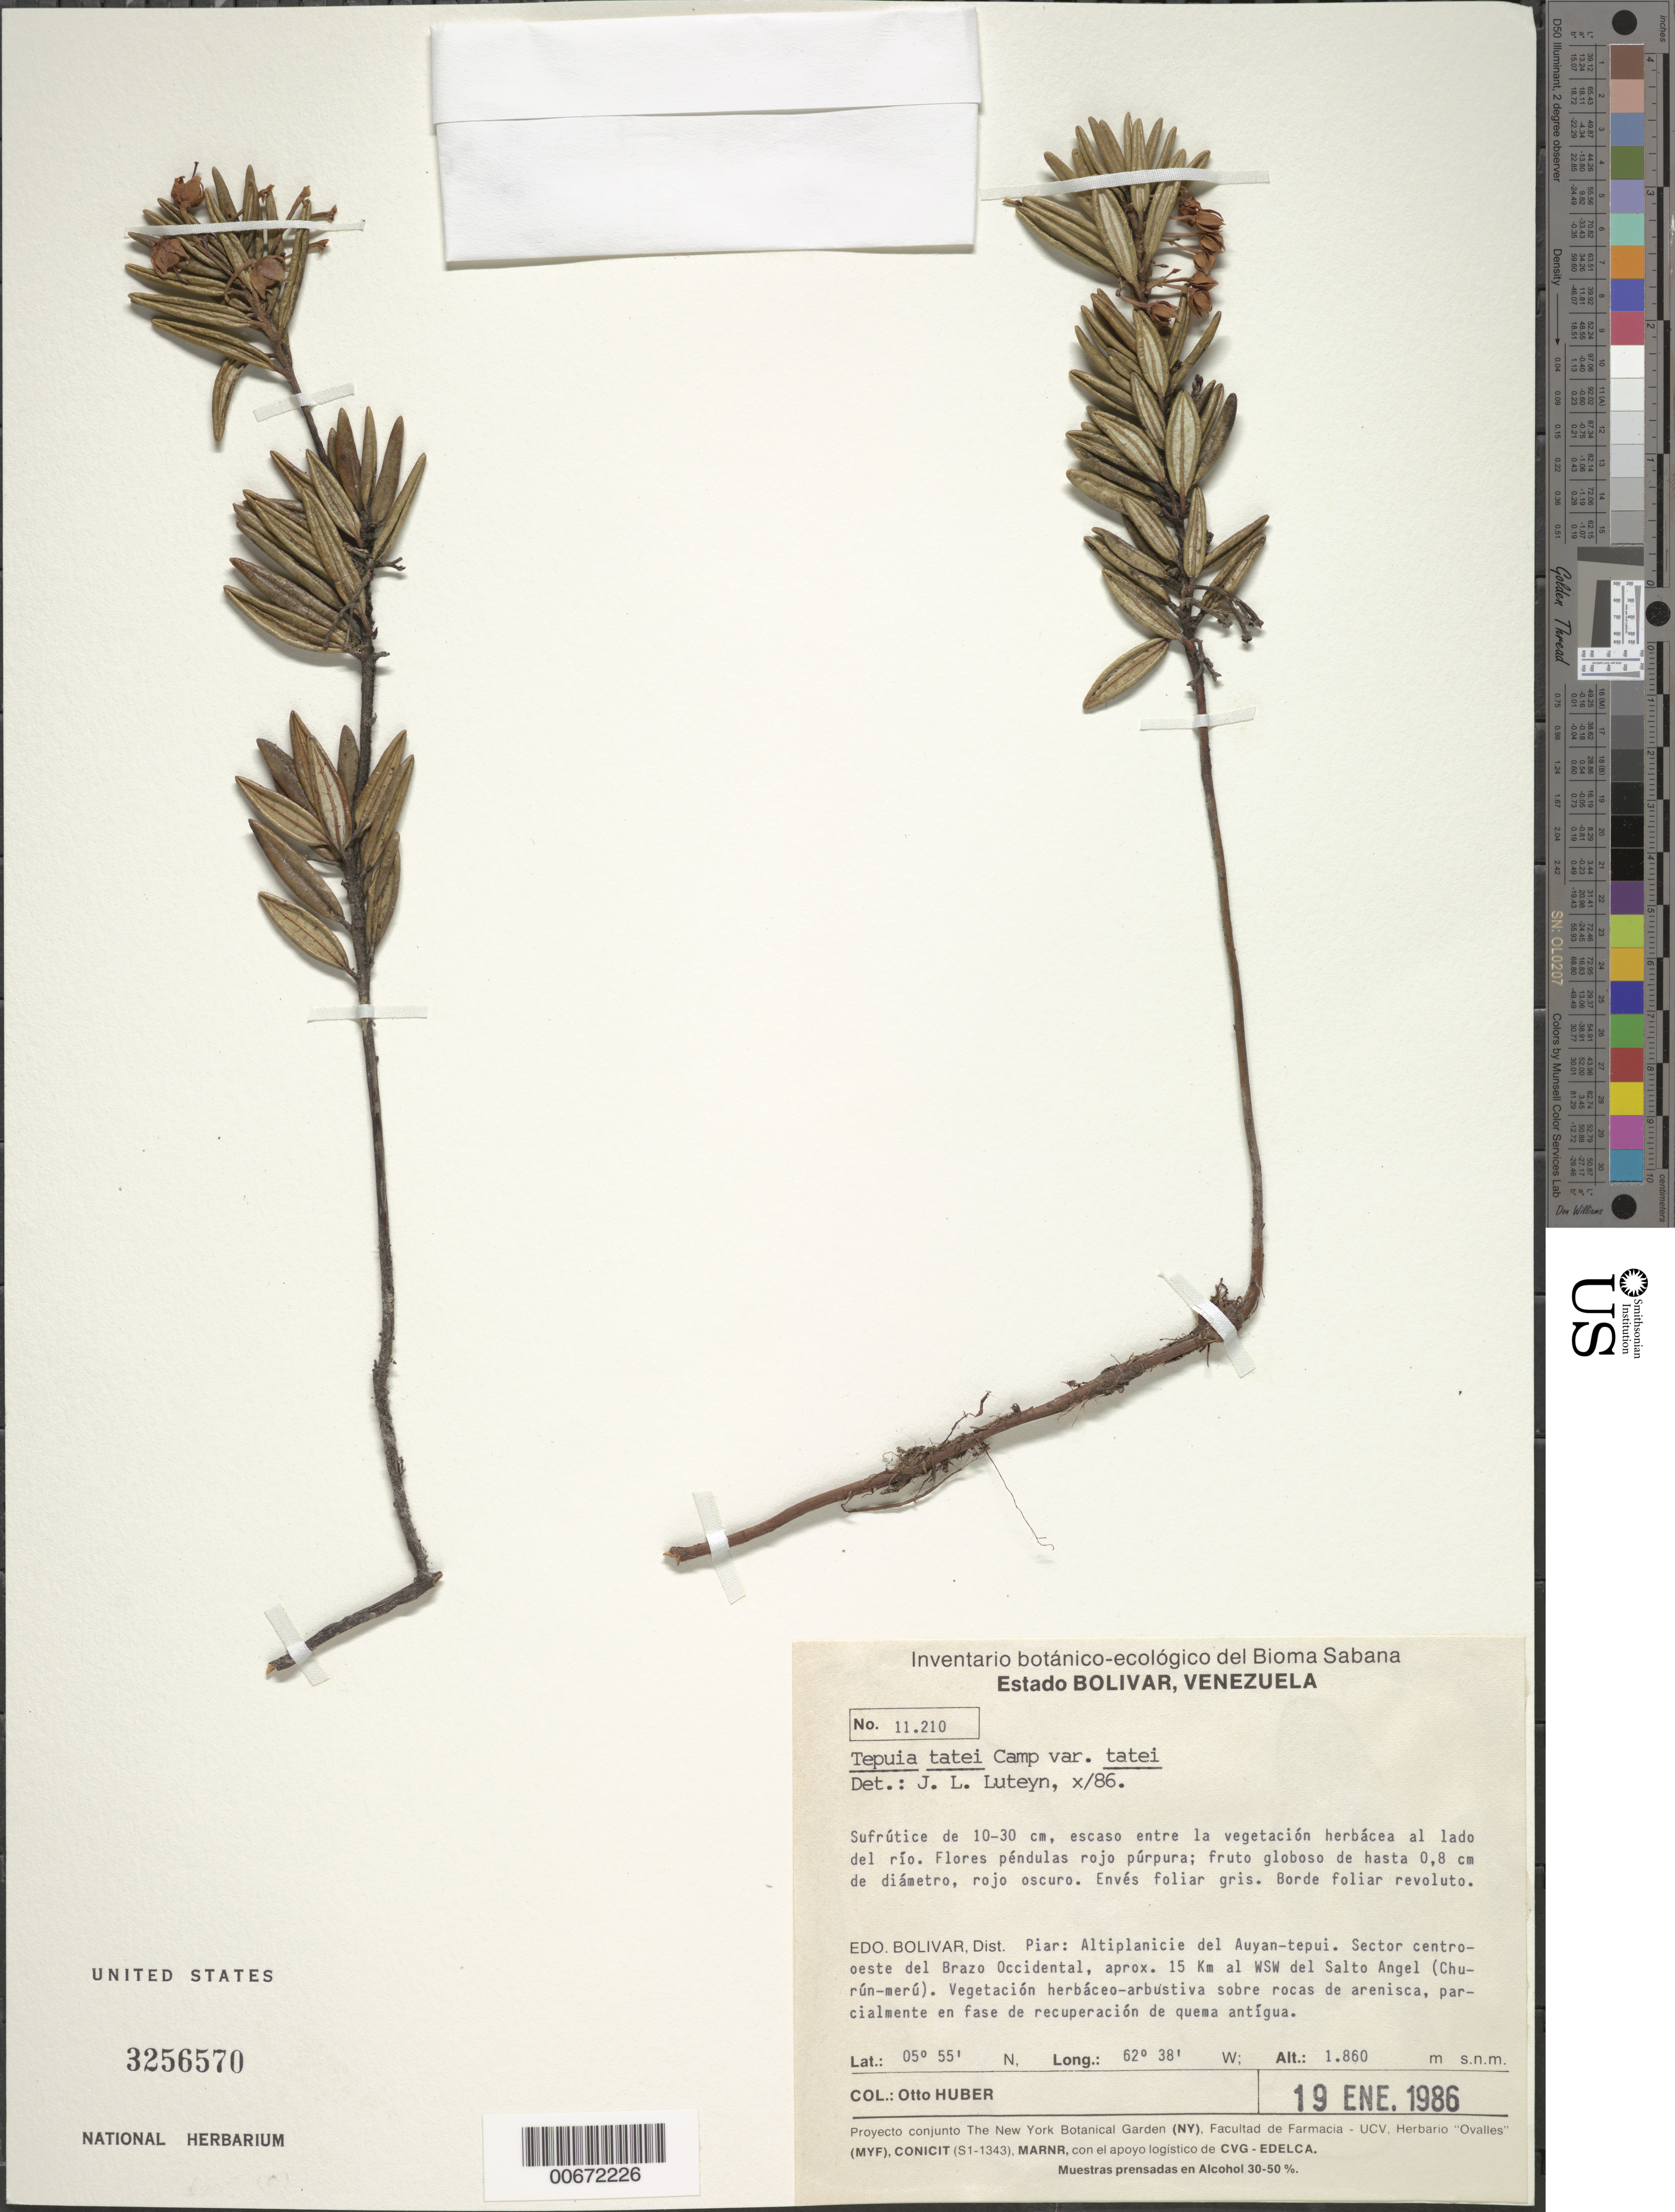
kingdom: Plantae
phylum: Tracheophyta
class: Magnoliopsida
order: Ericales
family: Ericaceae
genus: Tepuia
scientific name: Tepuia tatei var. tatei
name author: Camp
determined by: Luteyn, J. L.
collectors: O. Huber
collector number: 11210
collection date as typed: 19-Jan-86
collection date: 1986-01-19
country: Venezuela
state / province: Bolívar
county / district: Piar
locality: Auyan-tepuí, centro-oeste del Brazo Occidental, 15 km WSW Salto Angel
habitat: Vegetación herbáceo-arbustiva sobre rocas de arenisca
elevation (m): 1860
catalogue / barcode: US 3256570